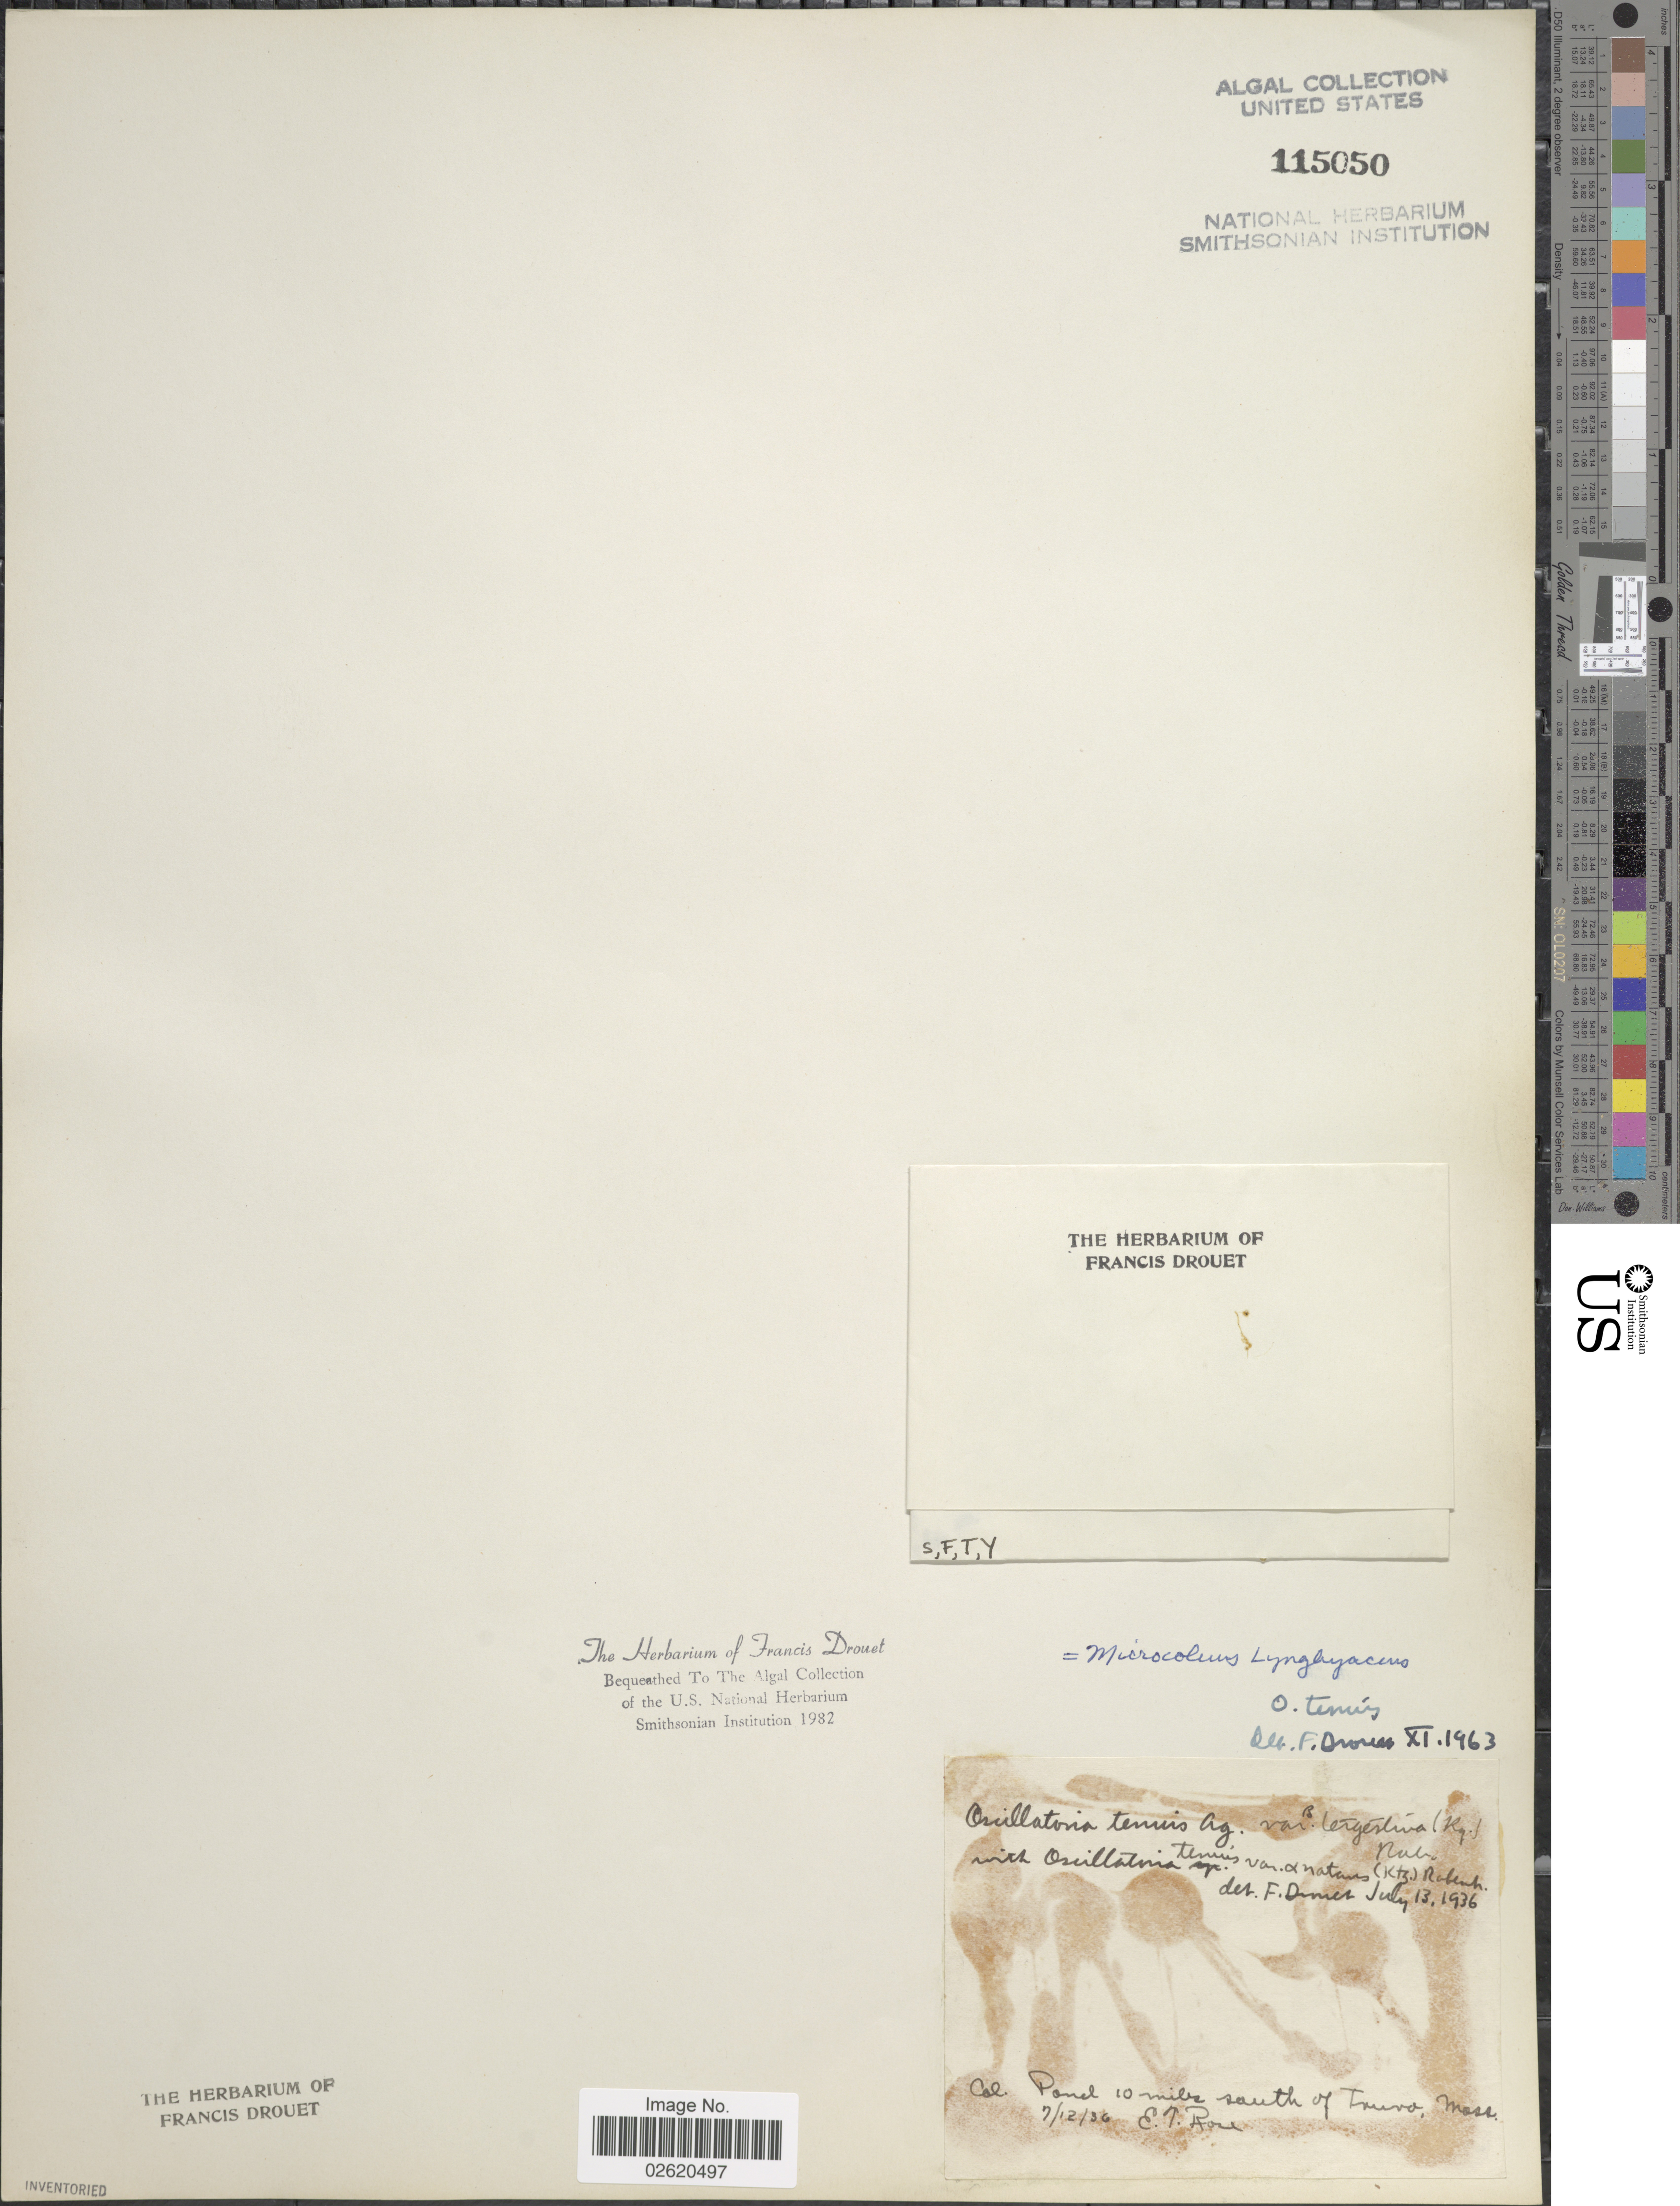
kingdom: Bacteria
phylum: Cyanobacteria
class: Cyanobacteriia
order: Cyanobacteriales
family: Microcoleaceae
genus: Microcoleus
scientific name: Microcoleus lyngbyaceus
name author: Kütz. ex Forti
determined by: Drouet, F. E.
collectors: E. T. Rose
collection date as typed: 7/12/36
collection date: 1936-07-12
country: United States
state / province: Massachusetts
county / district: Barnstable County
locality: Truro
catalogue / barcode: US 115050